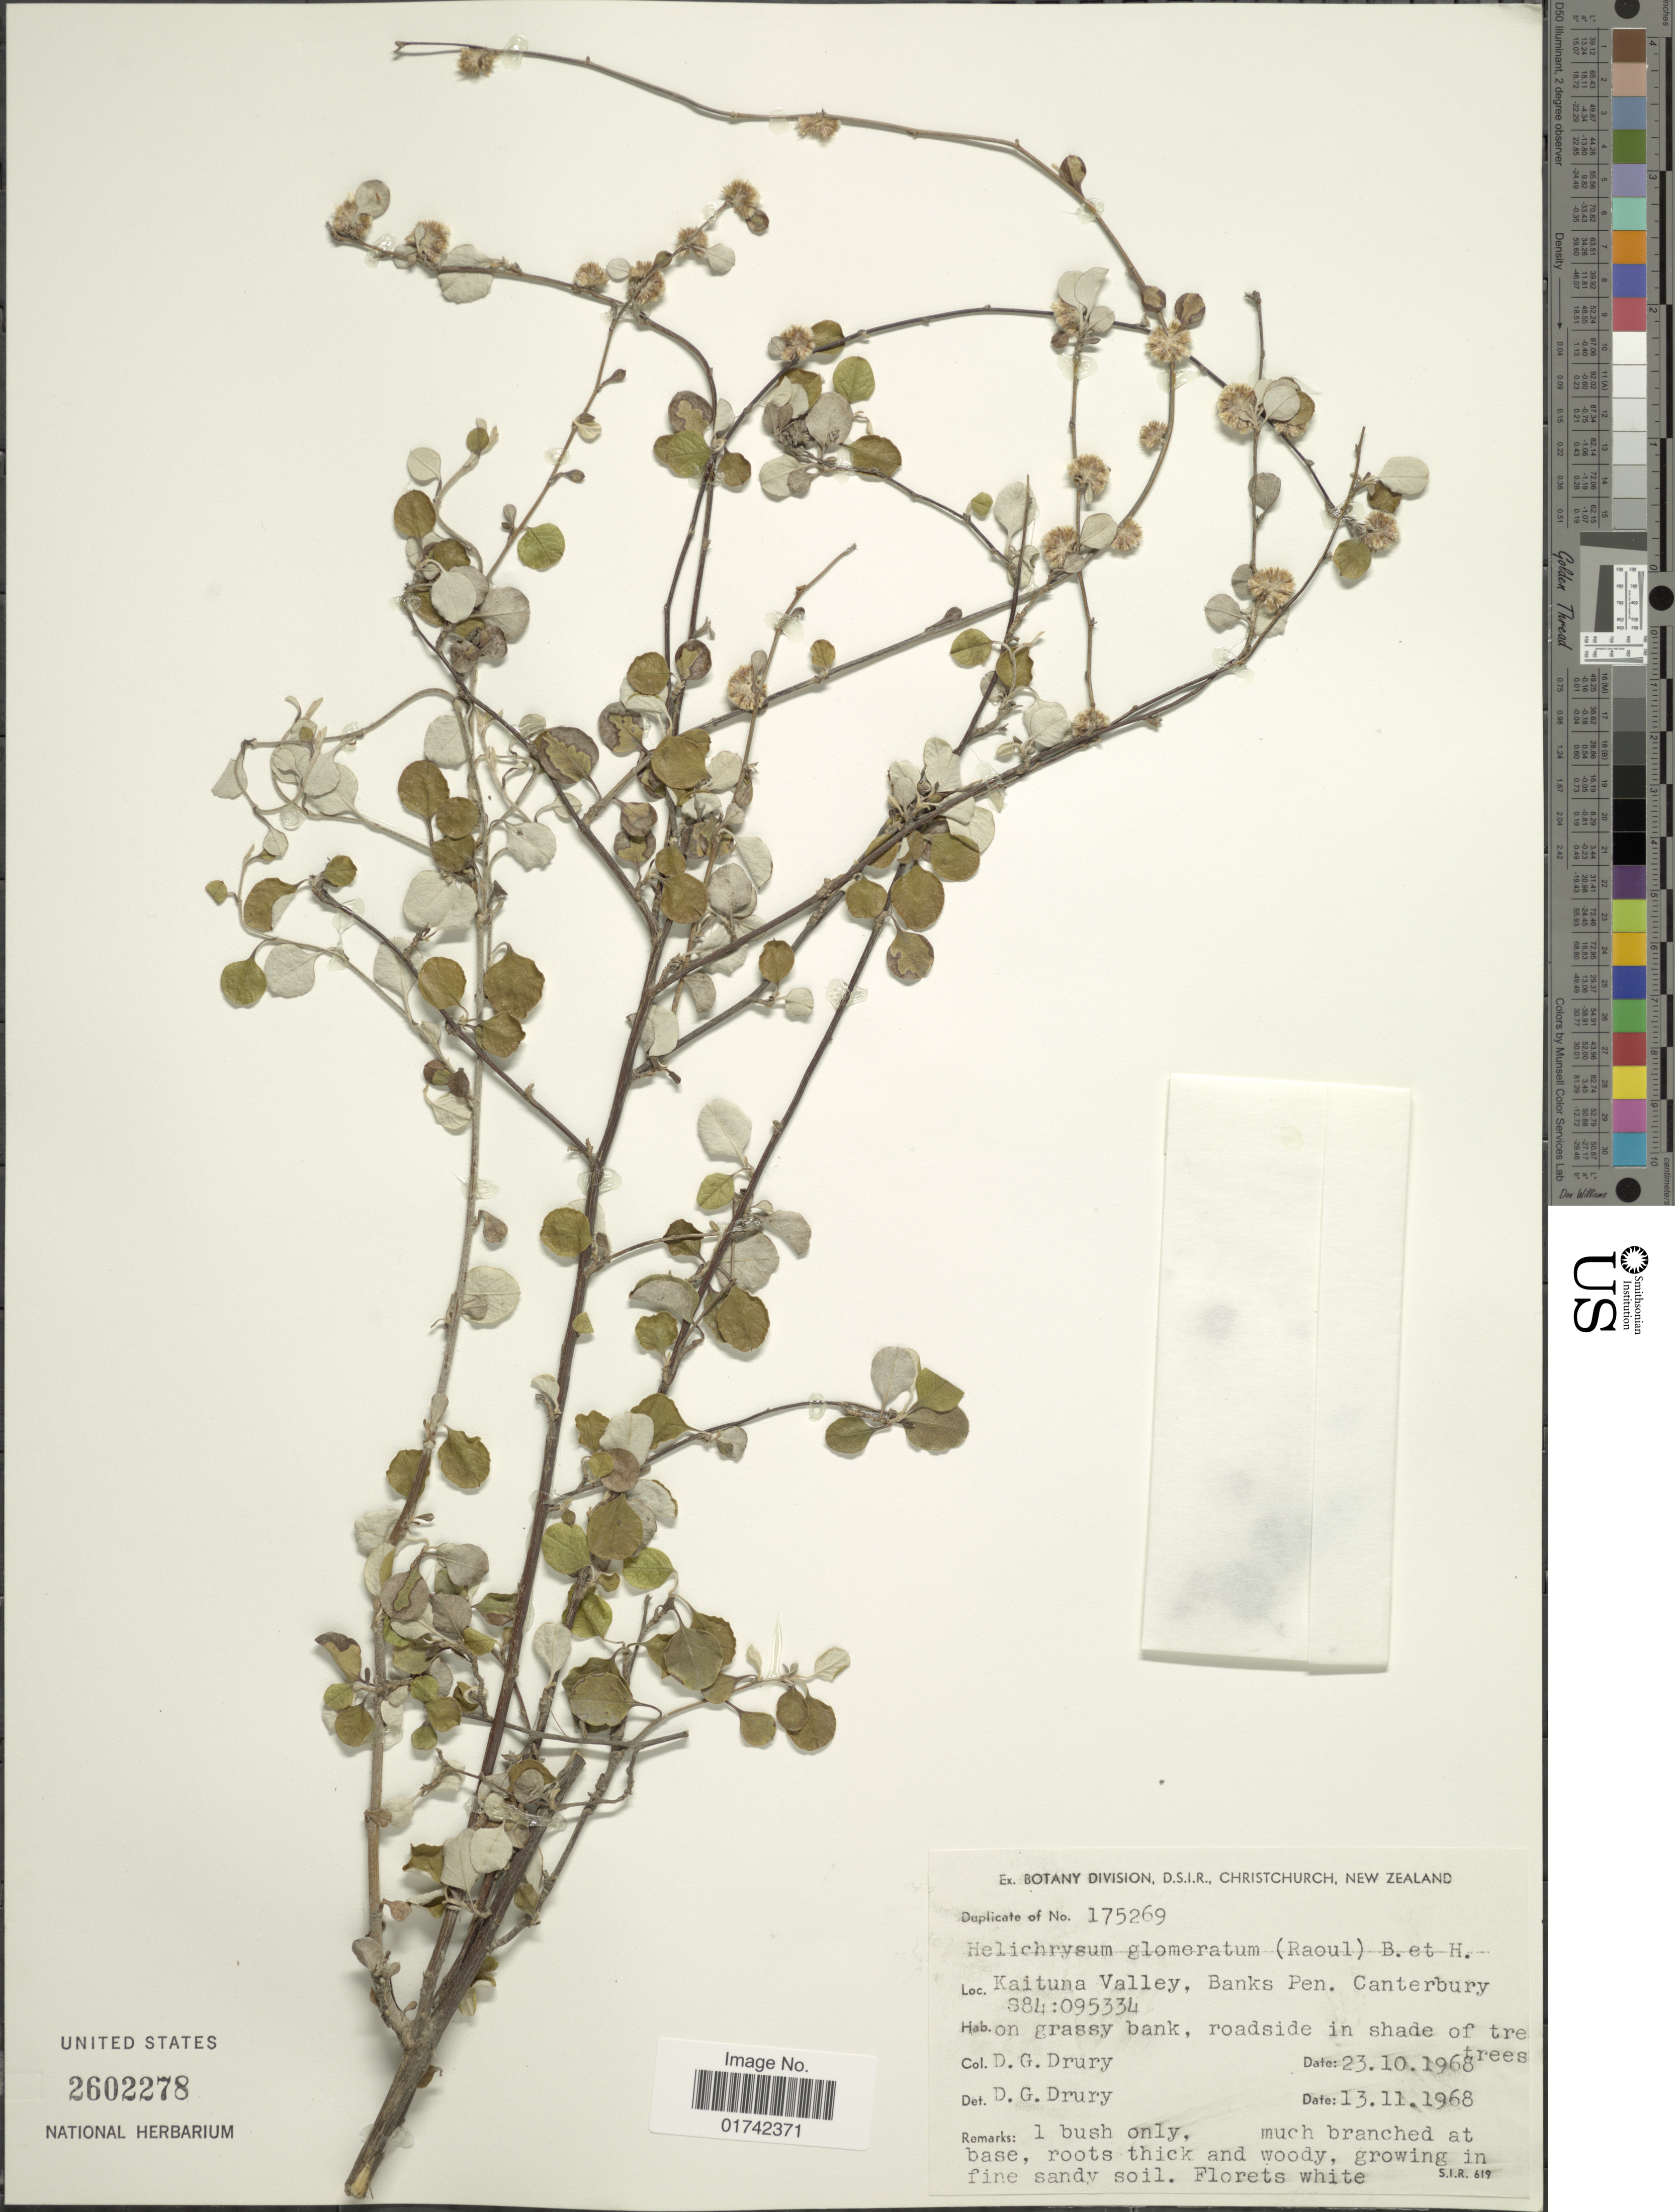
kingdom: Plantae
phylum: Tracheophyta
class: Magnoliopsida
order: Asterales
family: Asteraceae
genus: Helichrysum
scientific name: Helichrysum glomeratum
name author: Klatt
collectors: D. Drury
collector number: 175269?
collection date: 1968-10-23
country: New Zealand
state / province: Canterbury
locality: Kaituna Valley, Banks Pen.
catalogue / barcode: US 2602278